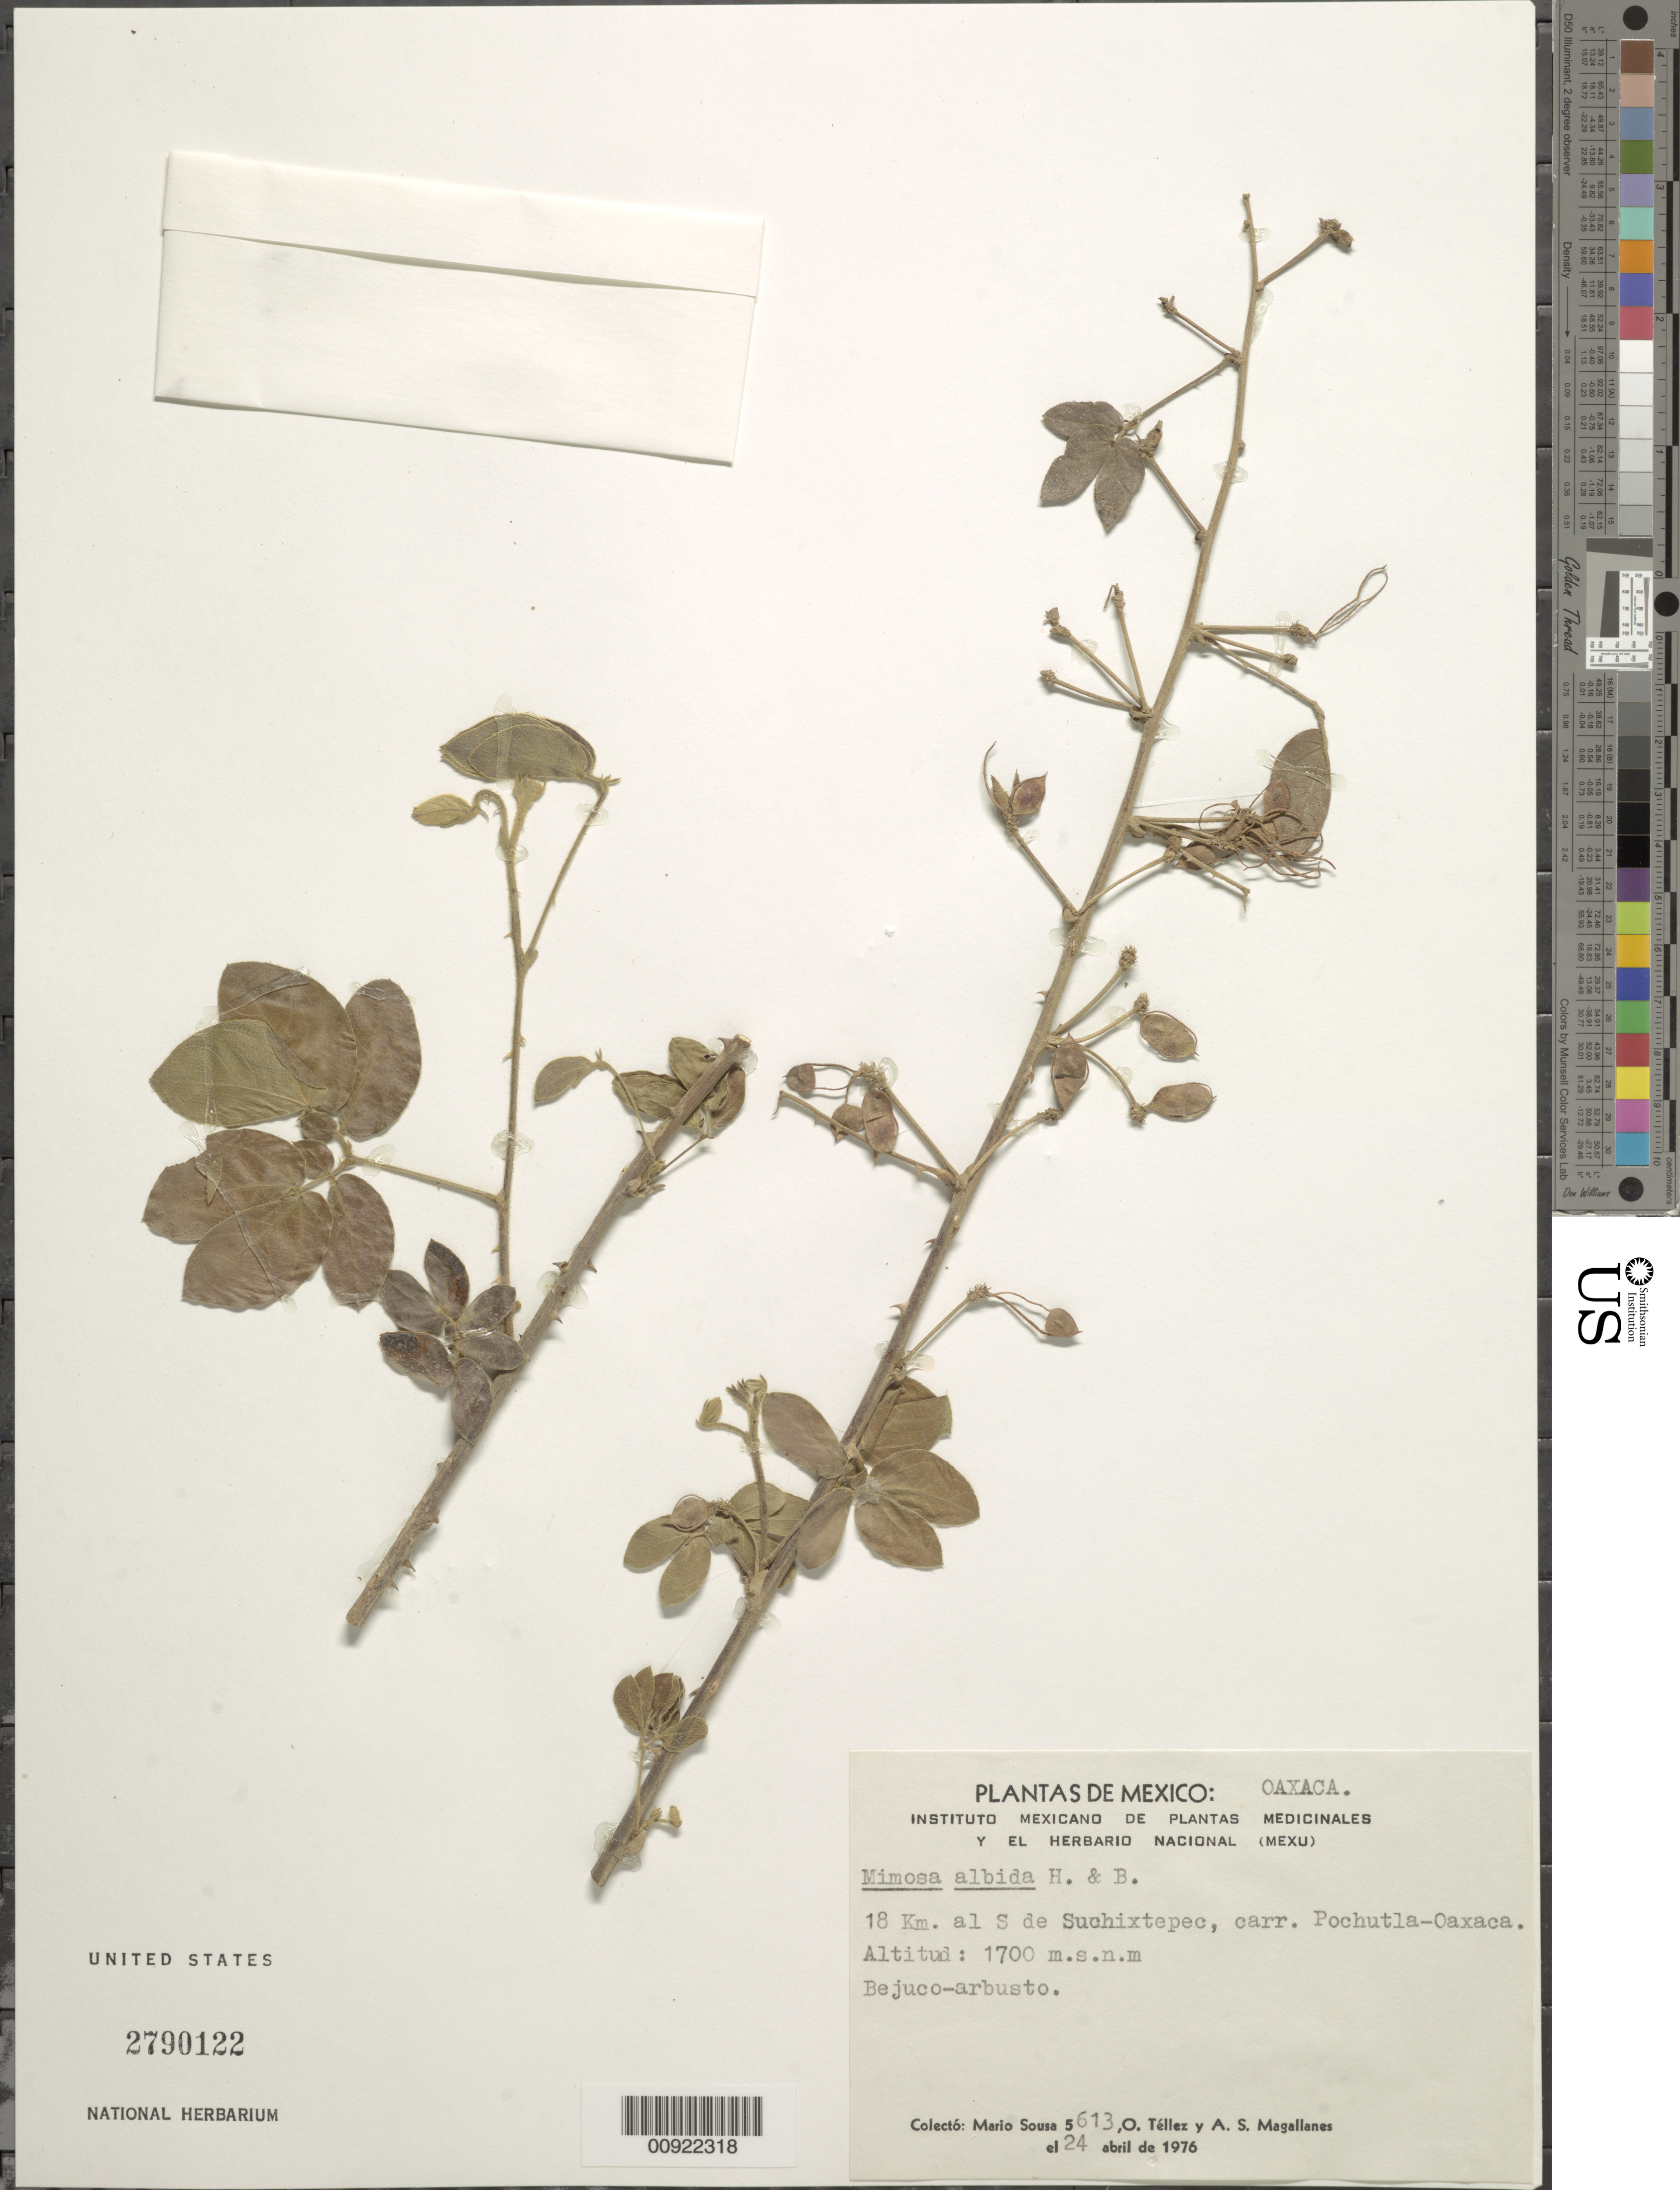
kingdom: Plantae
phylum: Tracheophyta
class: Magnoliopsida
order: Fabales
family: Fabaceae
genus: Mimosa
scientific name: Mimosa albida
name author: Humb. & Bonpl. ex Willd.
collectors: M. Sousa S., O. Téllez V. & A. Magallanes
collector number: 5613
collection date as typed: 24 Apr 1976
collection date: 1976-04-24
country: Mexico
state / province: Oaxaca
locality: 18 km. al S de Suchixtepec, carretera Pochutla-Oaxaca.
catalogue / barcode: US 2790122